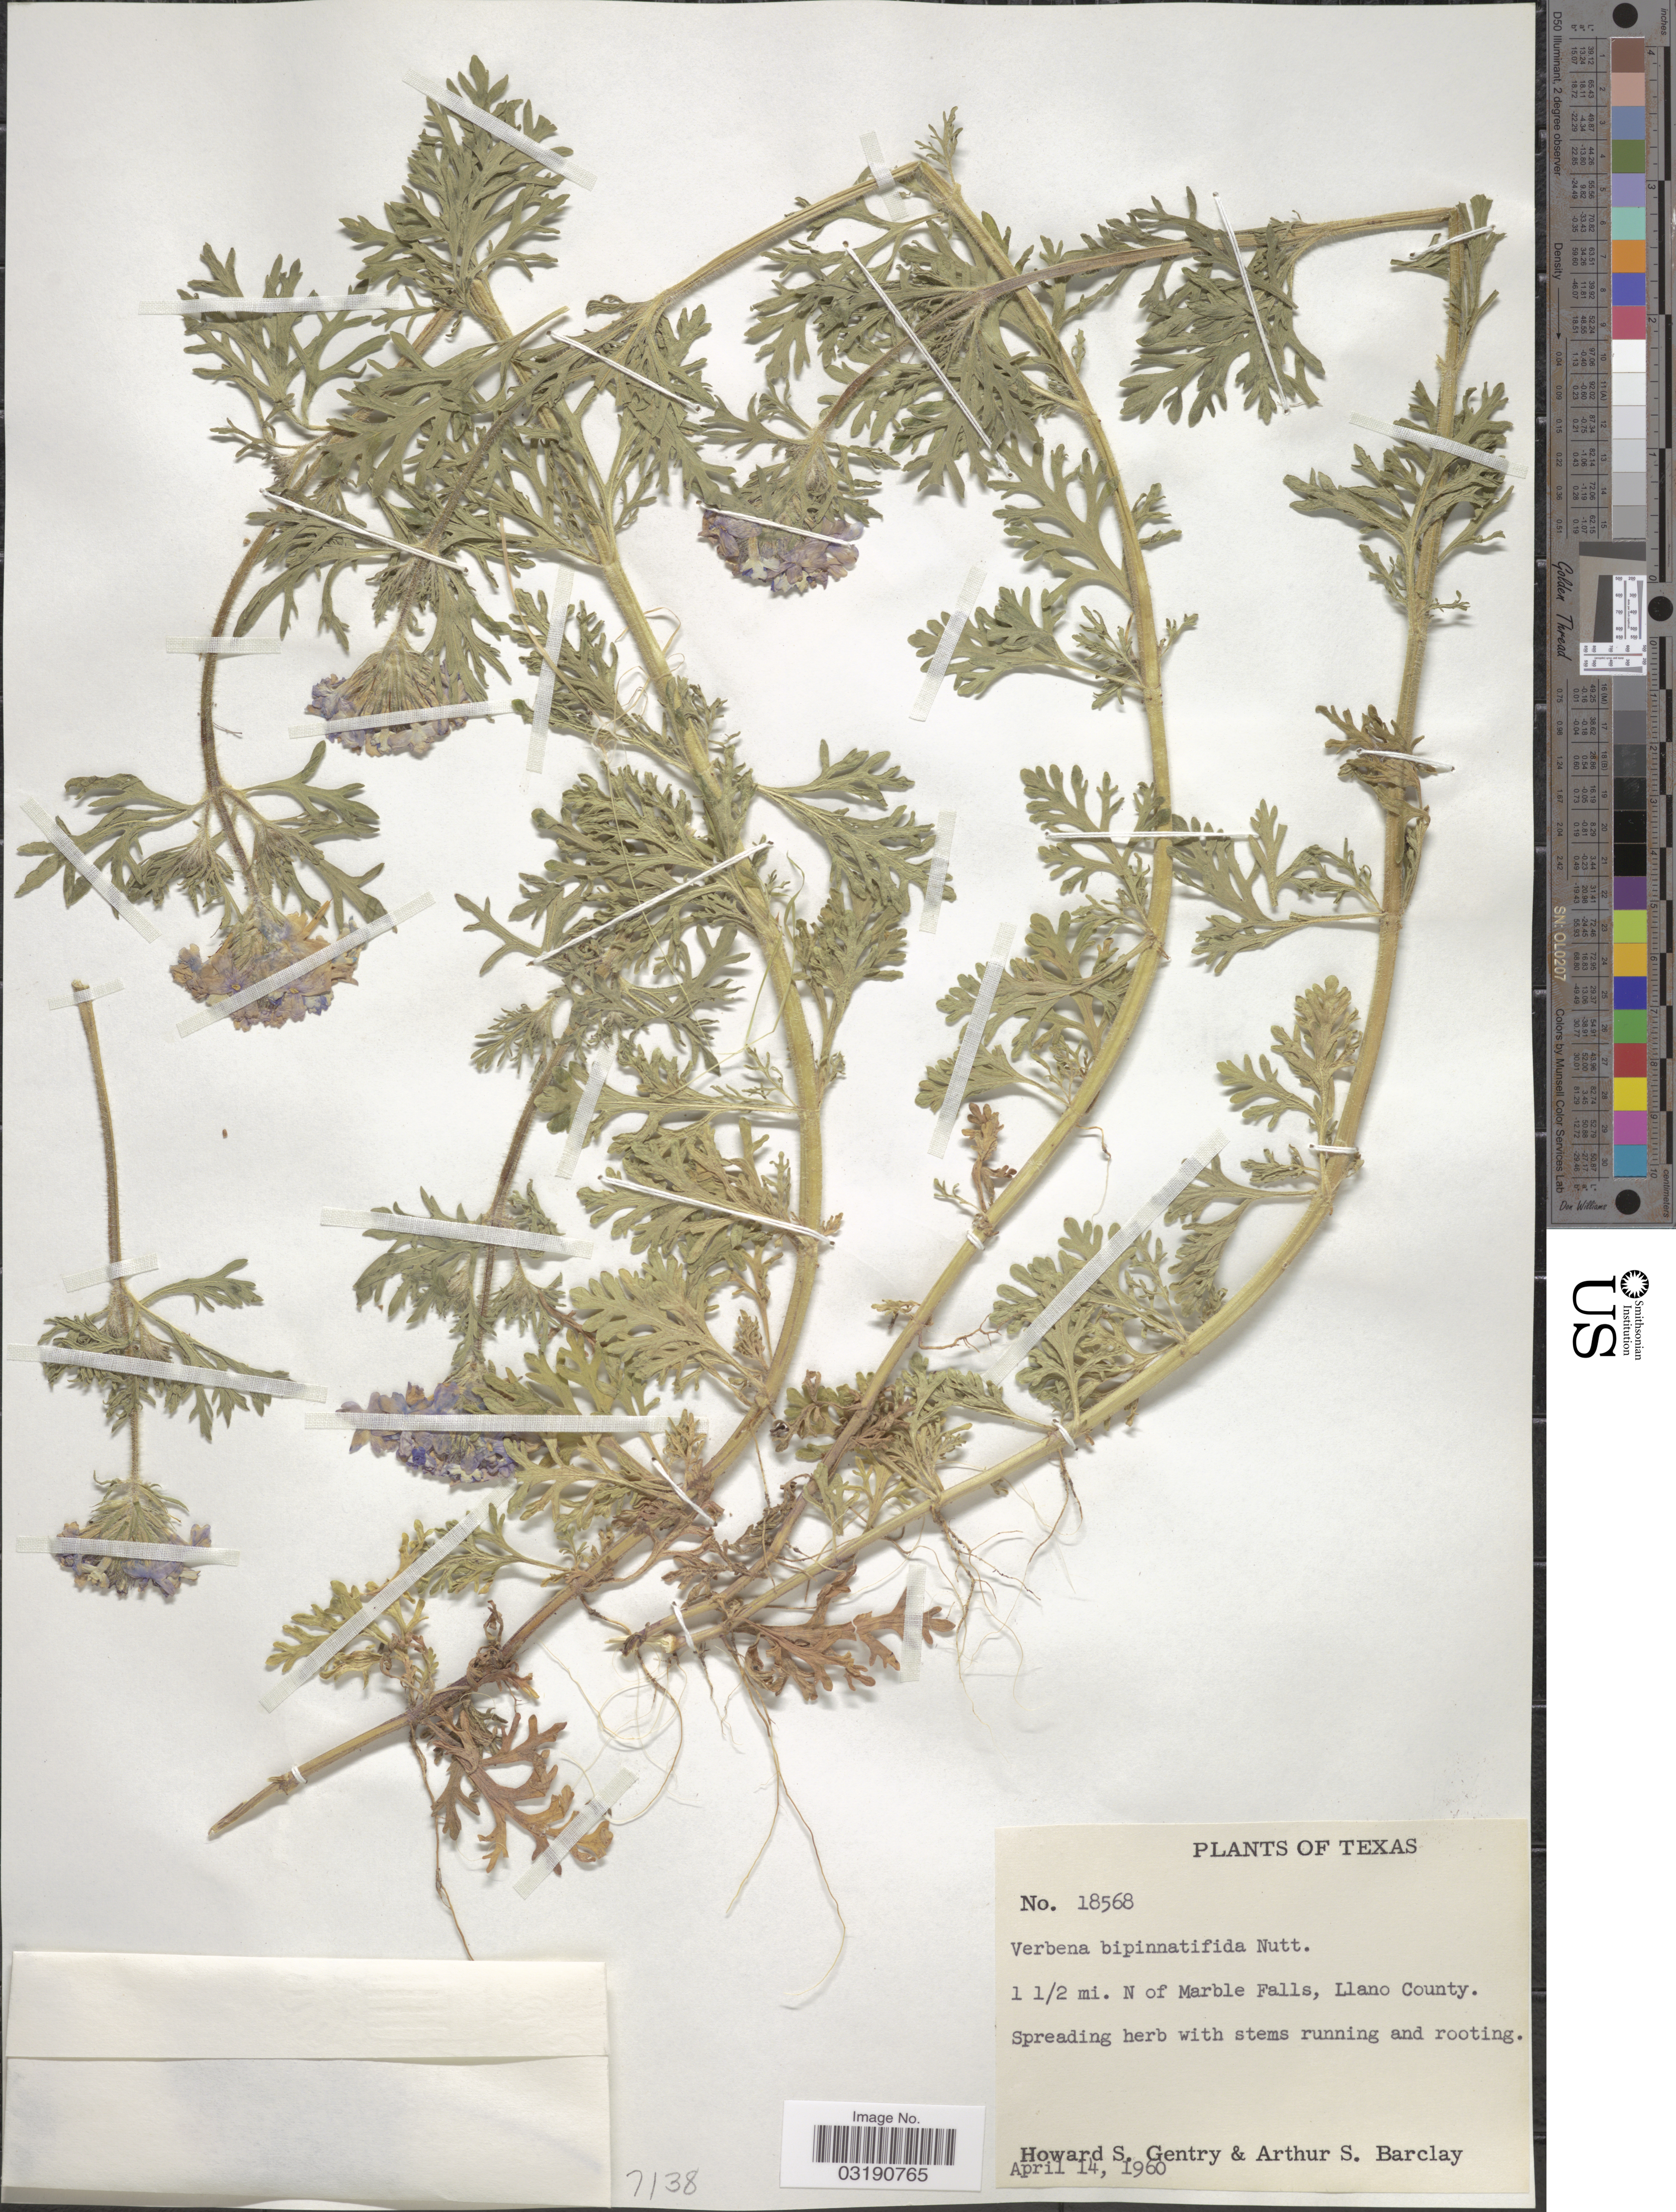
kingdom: Plantae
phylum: Tracheophyta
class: Magnoliopsida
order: Lamiales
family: Verbenaceae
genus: Verbena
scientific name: Verbena bipinnatifida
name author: (Schauer) Nutt.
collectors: H. S. Gentry & A. S. Barclay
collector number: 18568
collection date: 1960-04-14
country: United States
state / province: Texas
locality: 1 1/2 mi. N of Marble Falls, Llano County.